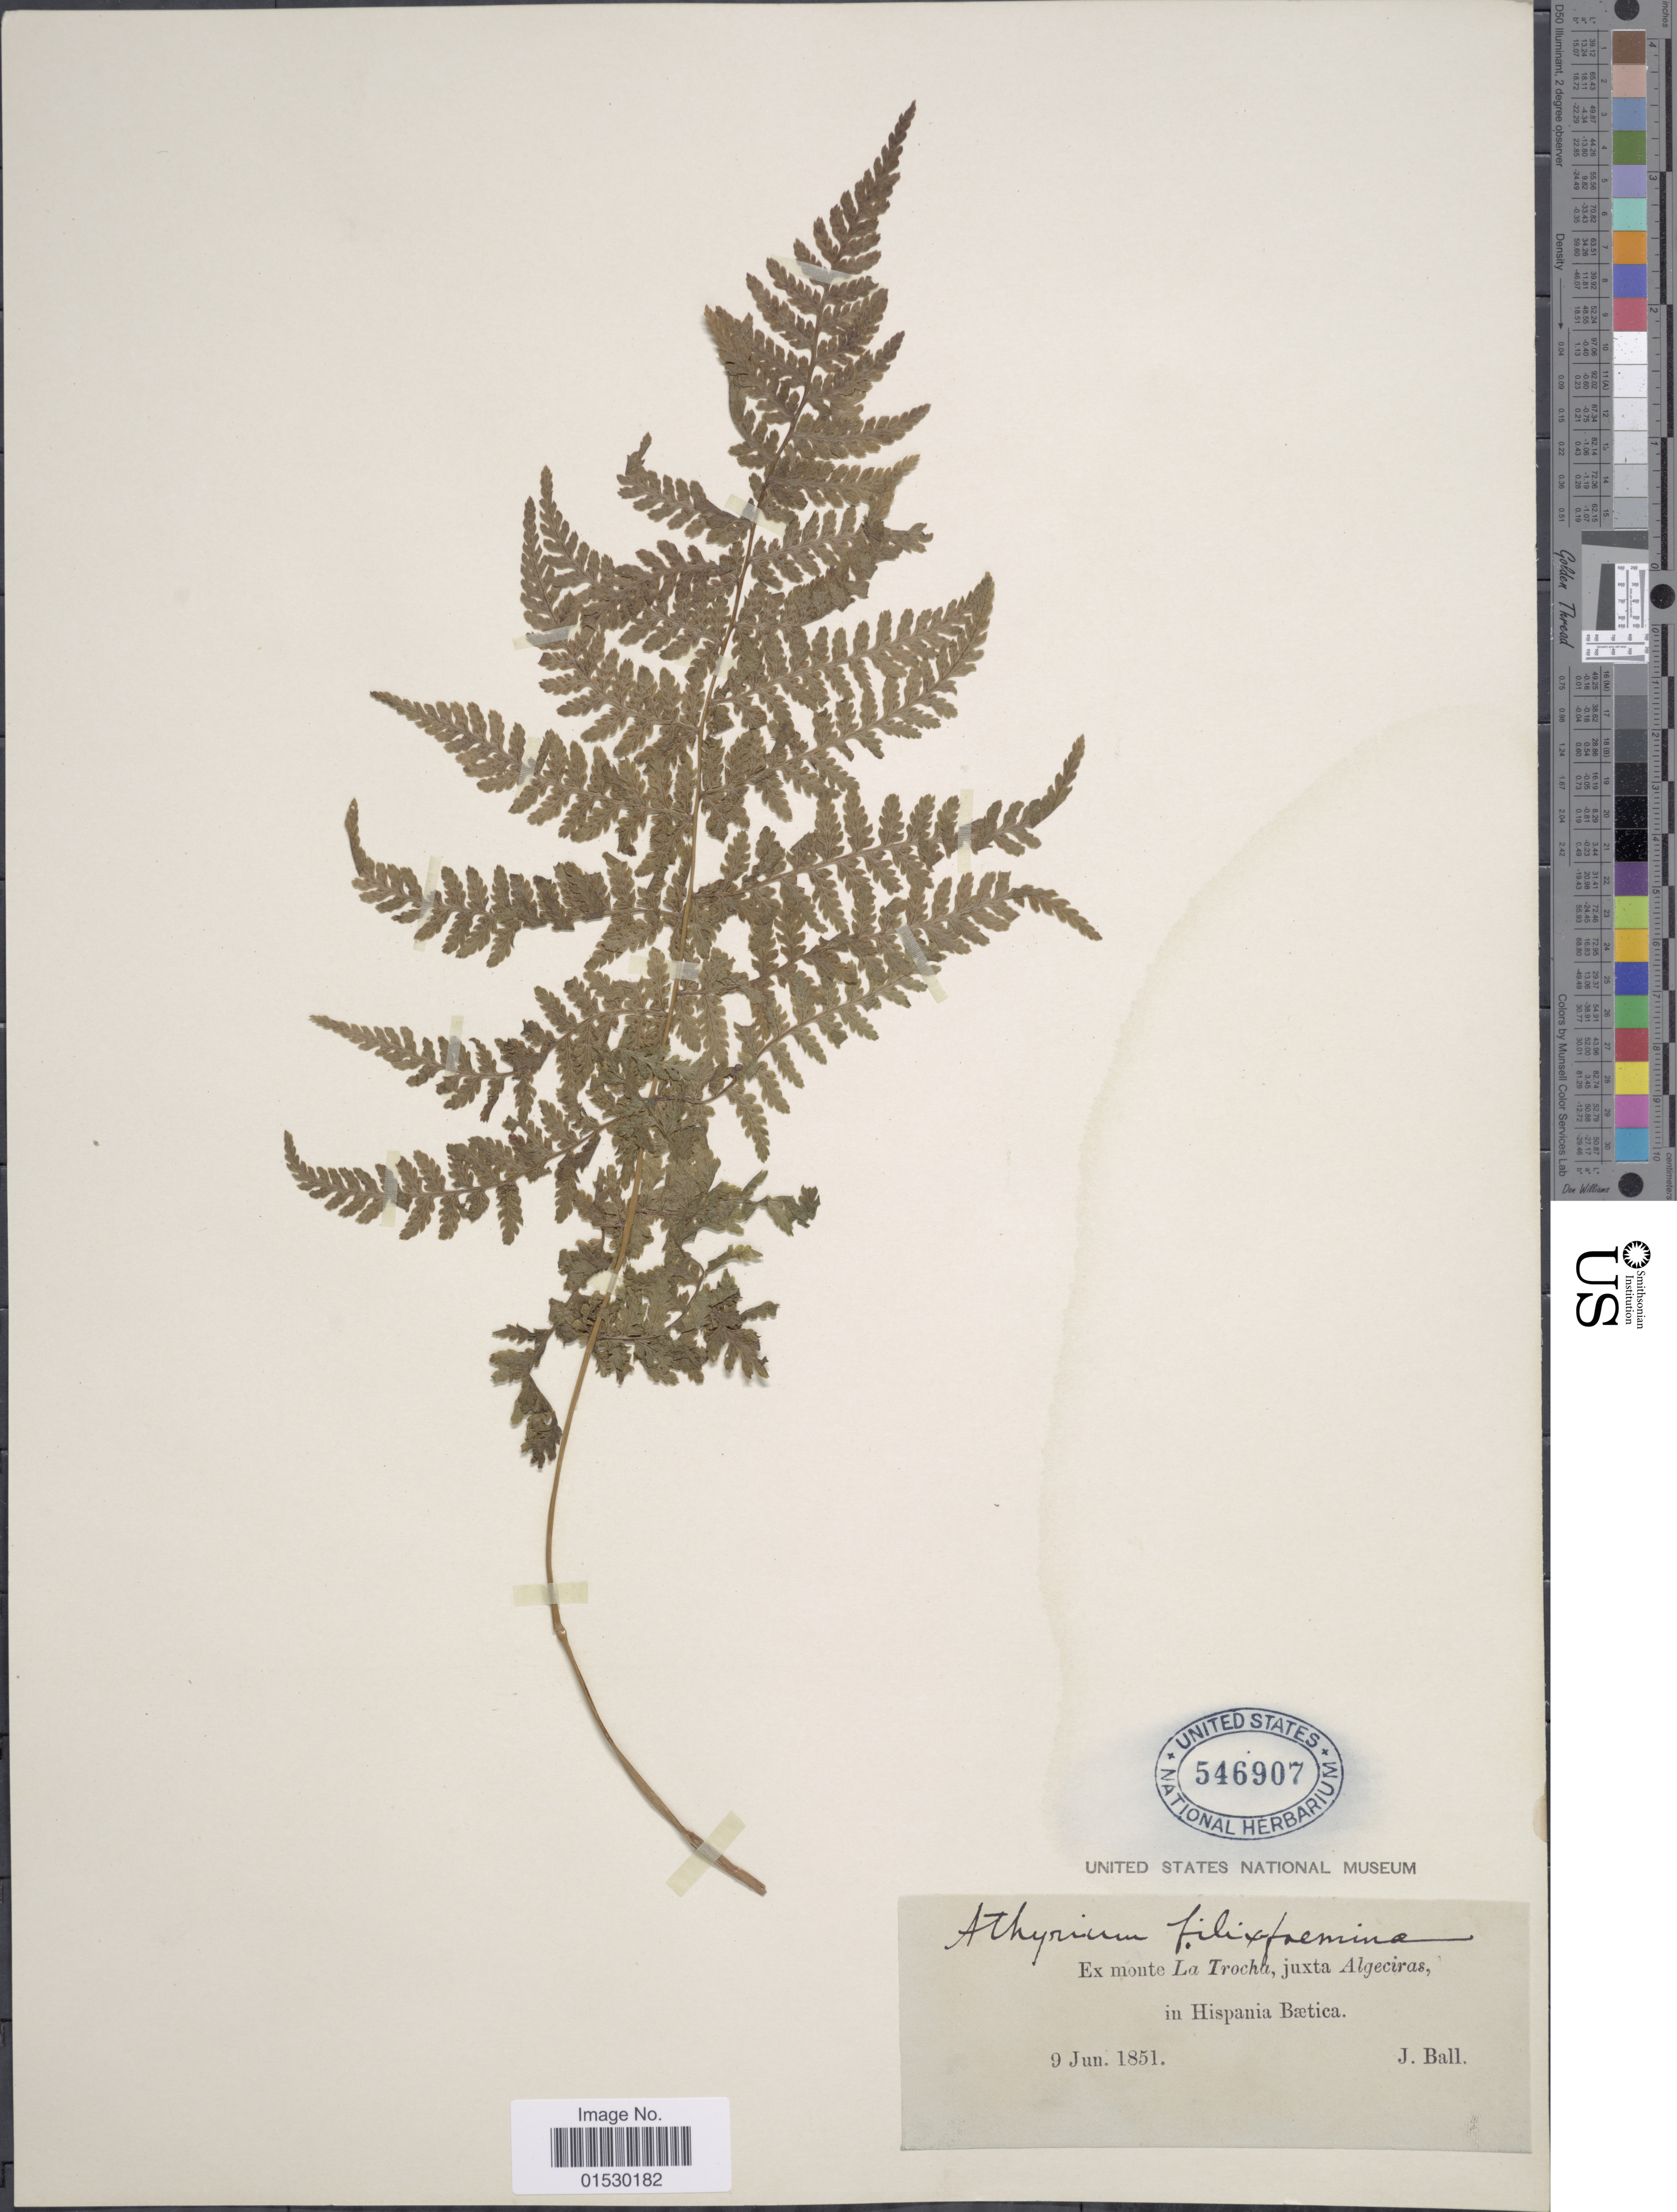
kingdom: Plantae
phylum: Tracheophyta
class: Polypodiopsida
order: Polypodiales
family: Athyriaceae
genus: Athyrium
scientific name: Athyrium filix-femina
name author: (L.) Roth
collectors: J. Ball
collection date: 1851-06-09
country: Spain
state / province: Andalucía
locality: Ex monte La Trocha, juxta Algeciras, in Hispania Baetica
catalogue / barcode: US 546907